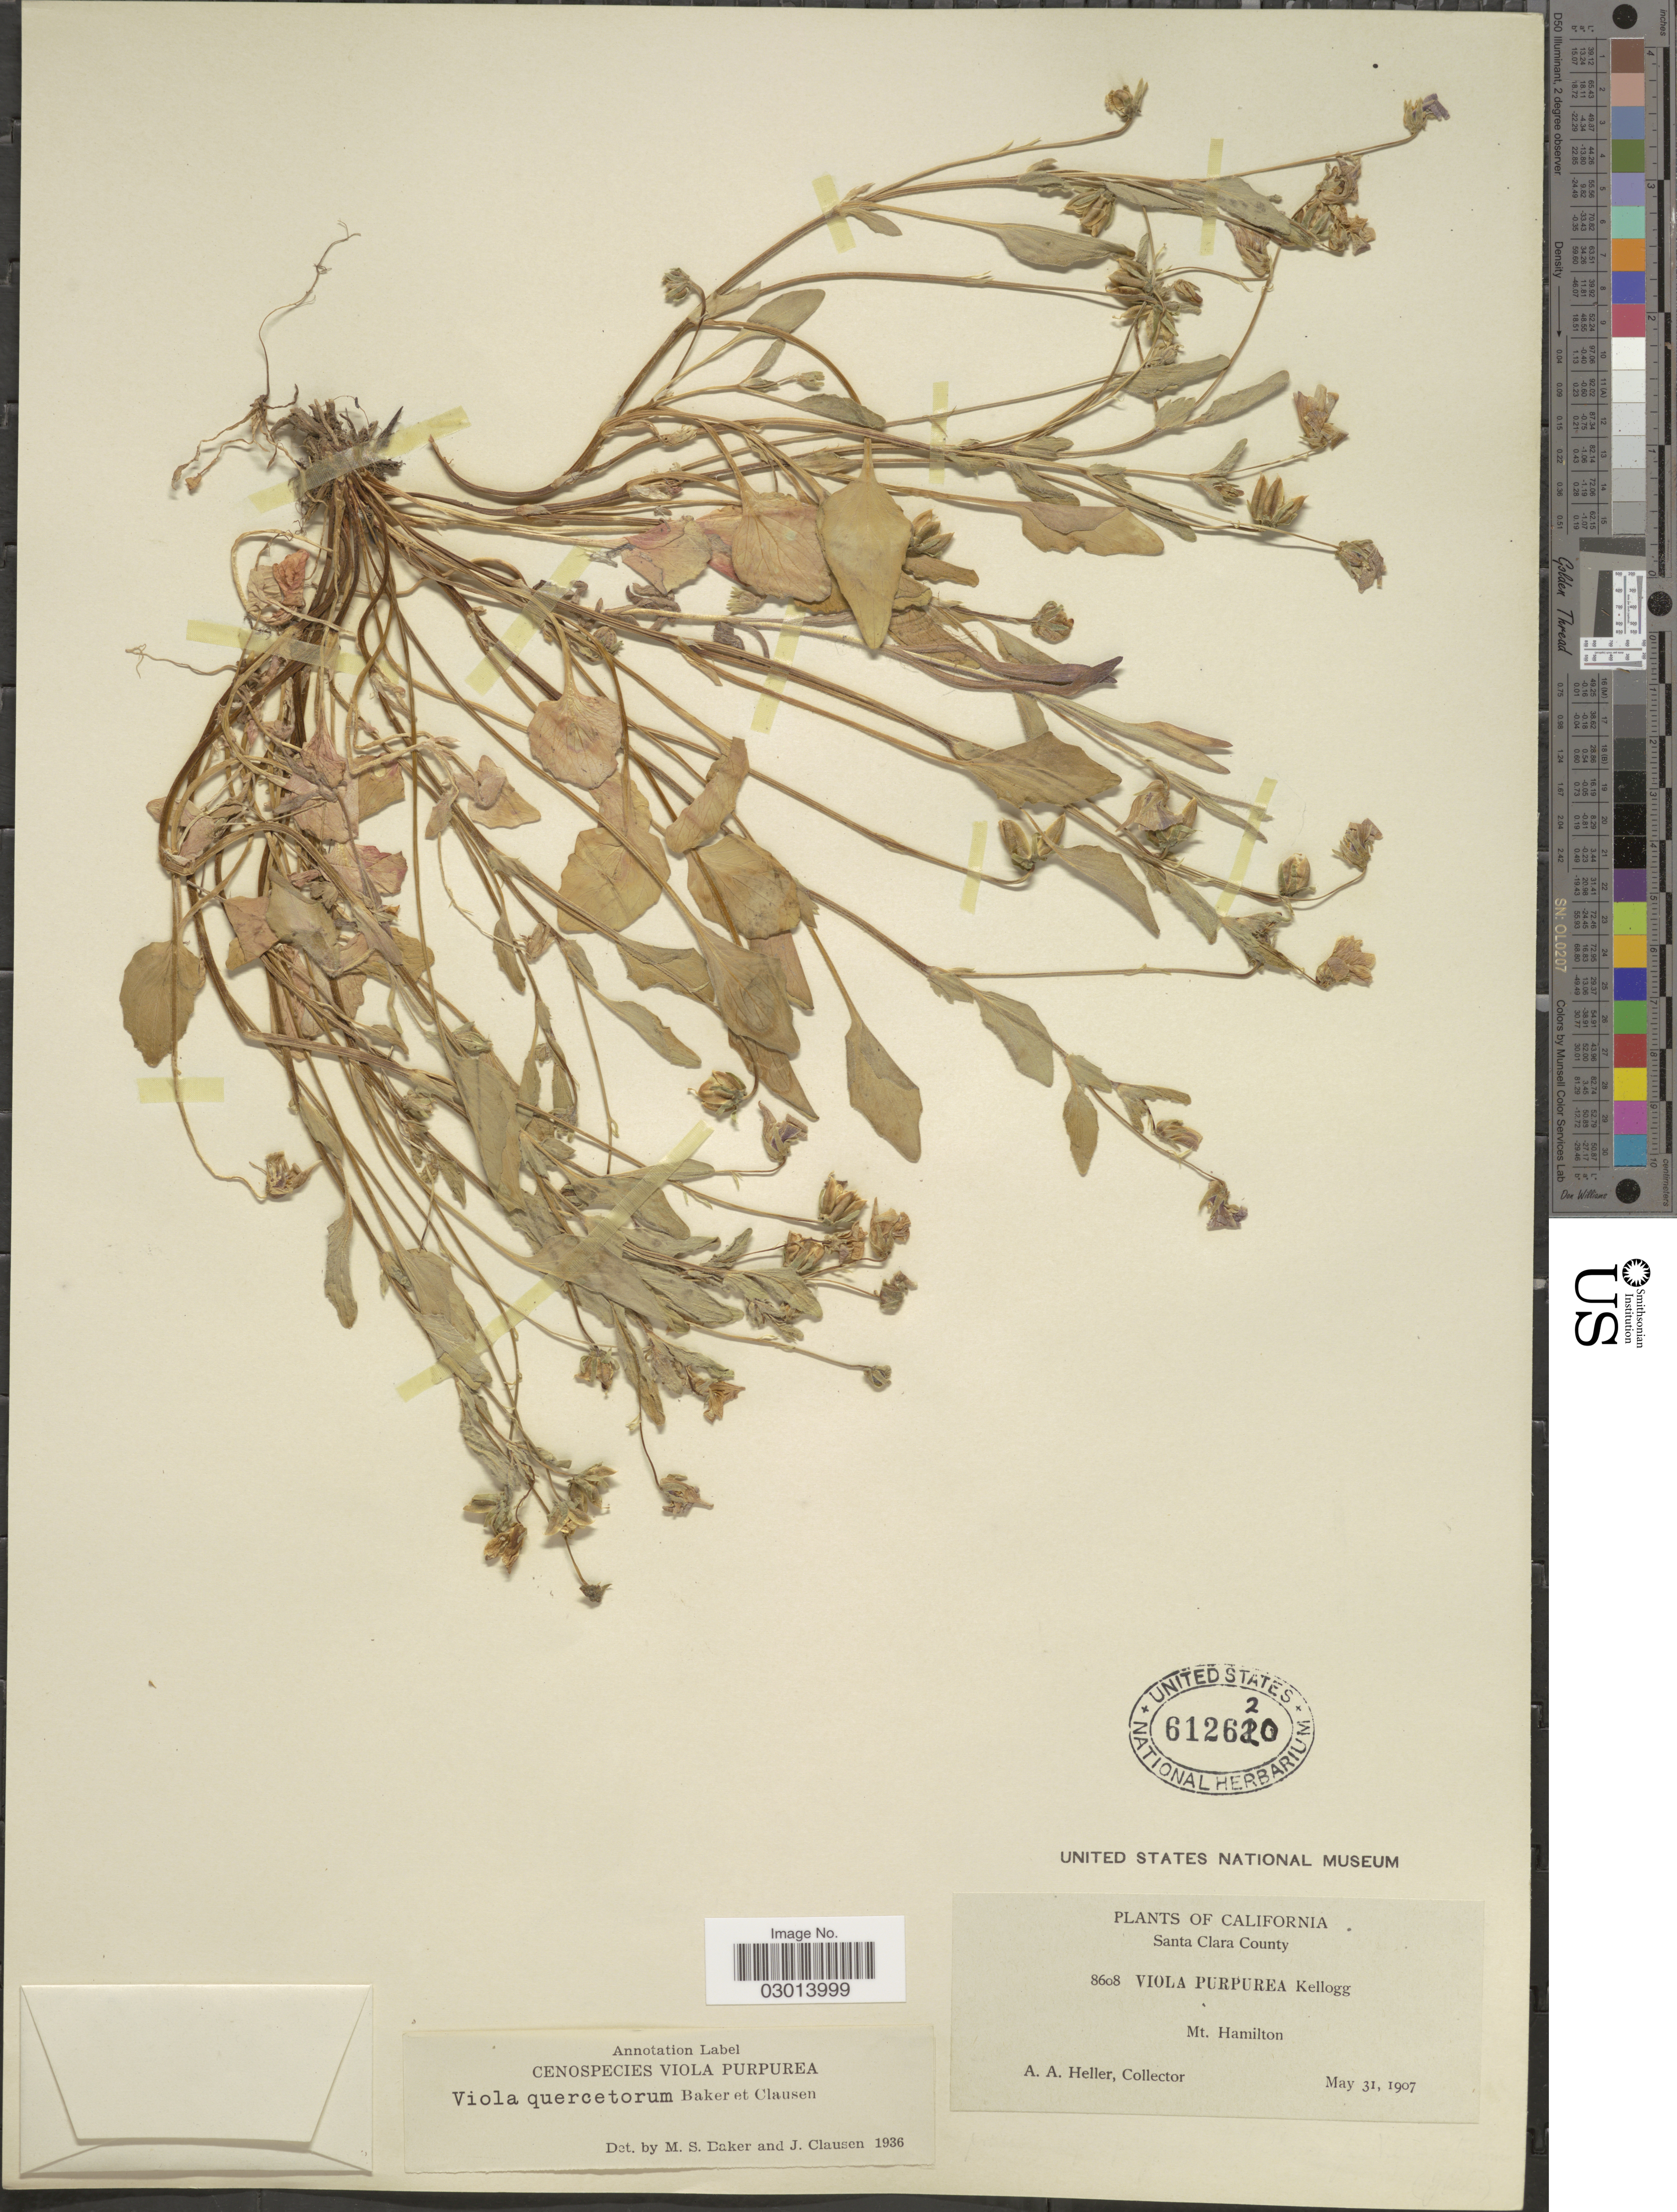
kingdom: Plantae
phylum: Tracheophyta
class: Magnoliopsida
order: Malpighiales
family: Violaceae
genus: Viola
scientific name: Viola quercetorum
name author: M.S. Baker & J.C. Clausen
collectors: A. A. Heller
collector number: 8608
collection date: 1907-05-31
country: United States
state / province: California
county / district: Santa Clara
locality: Santa Clara County. Mt. Hamilton.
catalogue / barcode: US 612620